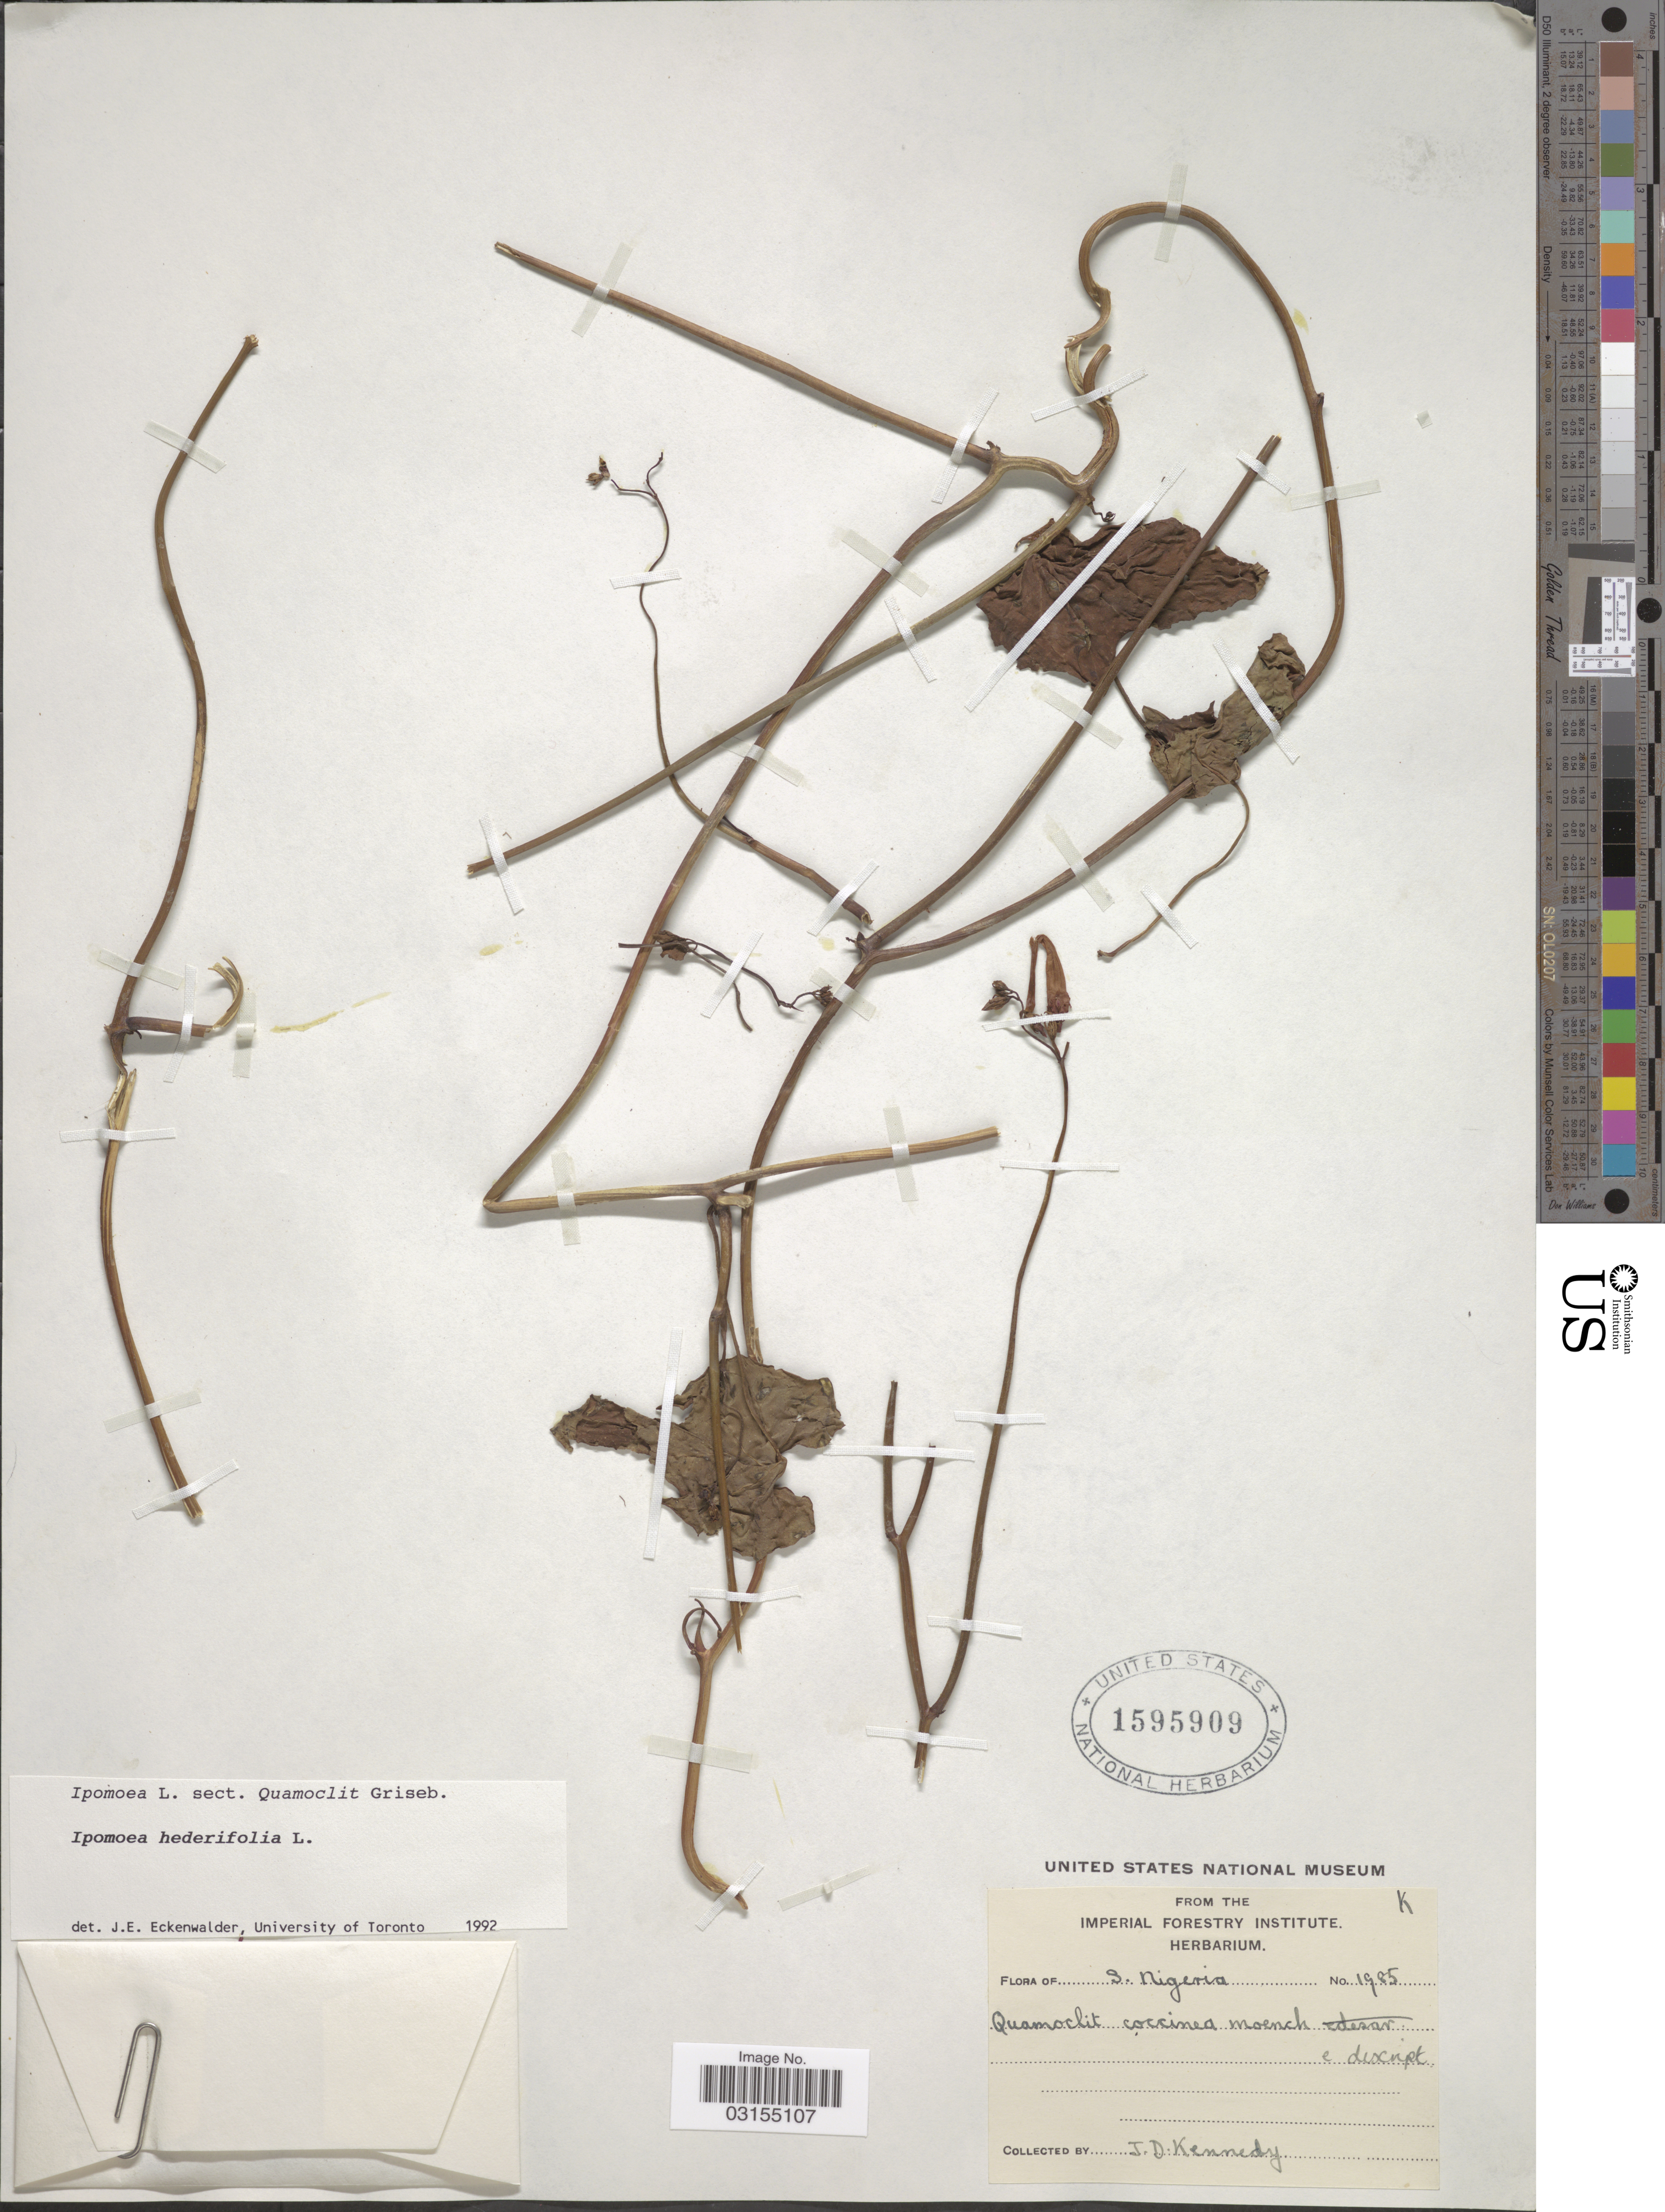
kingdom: Plantae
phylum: Tracheophyta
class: Magnoliopsida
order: Solanales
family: Convolvulaceae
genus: Ipomoea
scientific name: Ipomoea hederifolia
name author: L.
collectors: J. D. Kennedy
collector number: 1985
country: Nigeria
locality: S. Nigeria.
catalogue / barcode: US 1595909